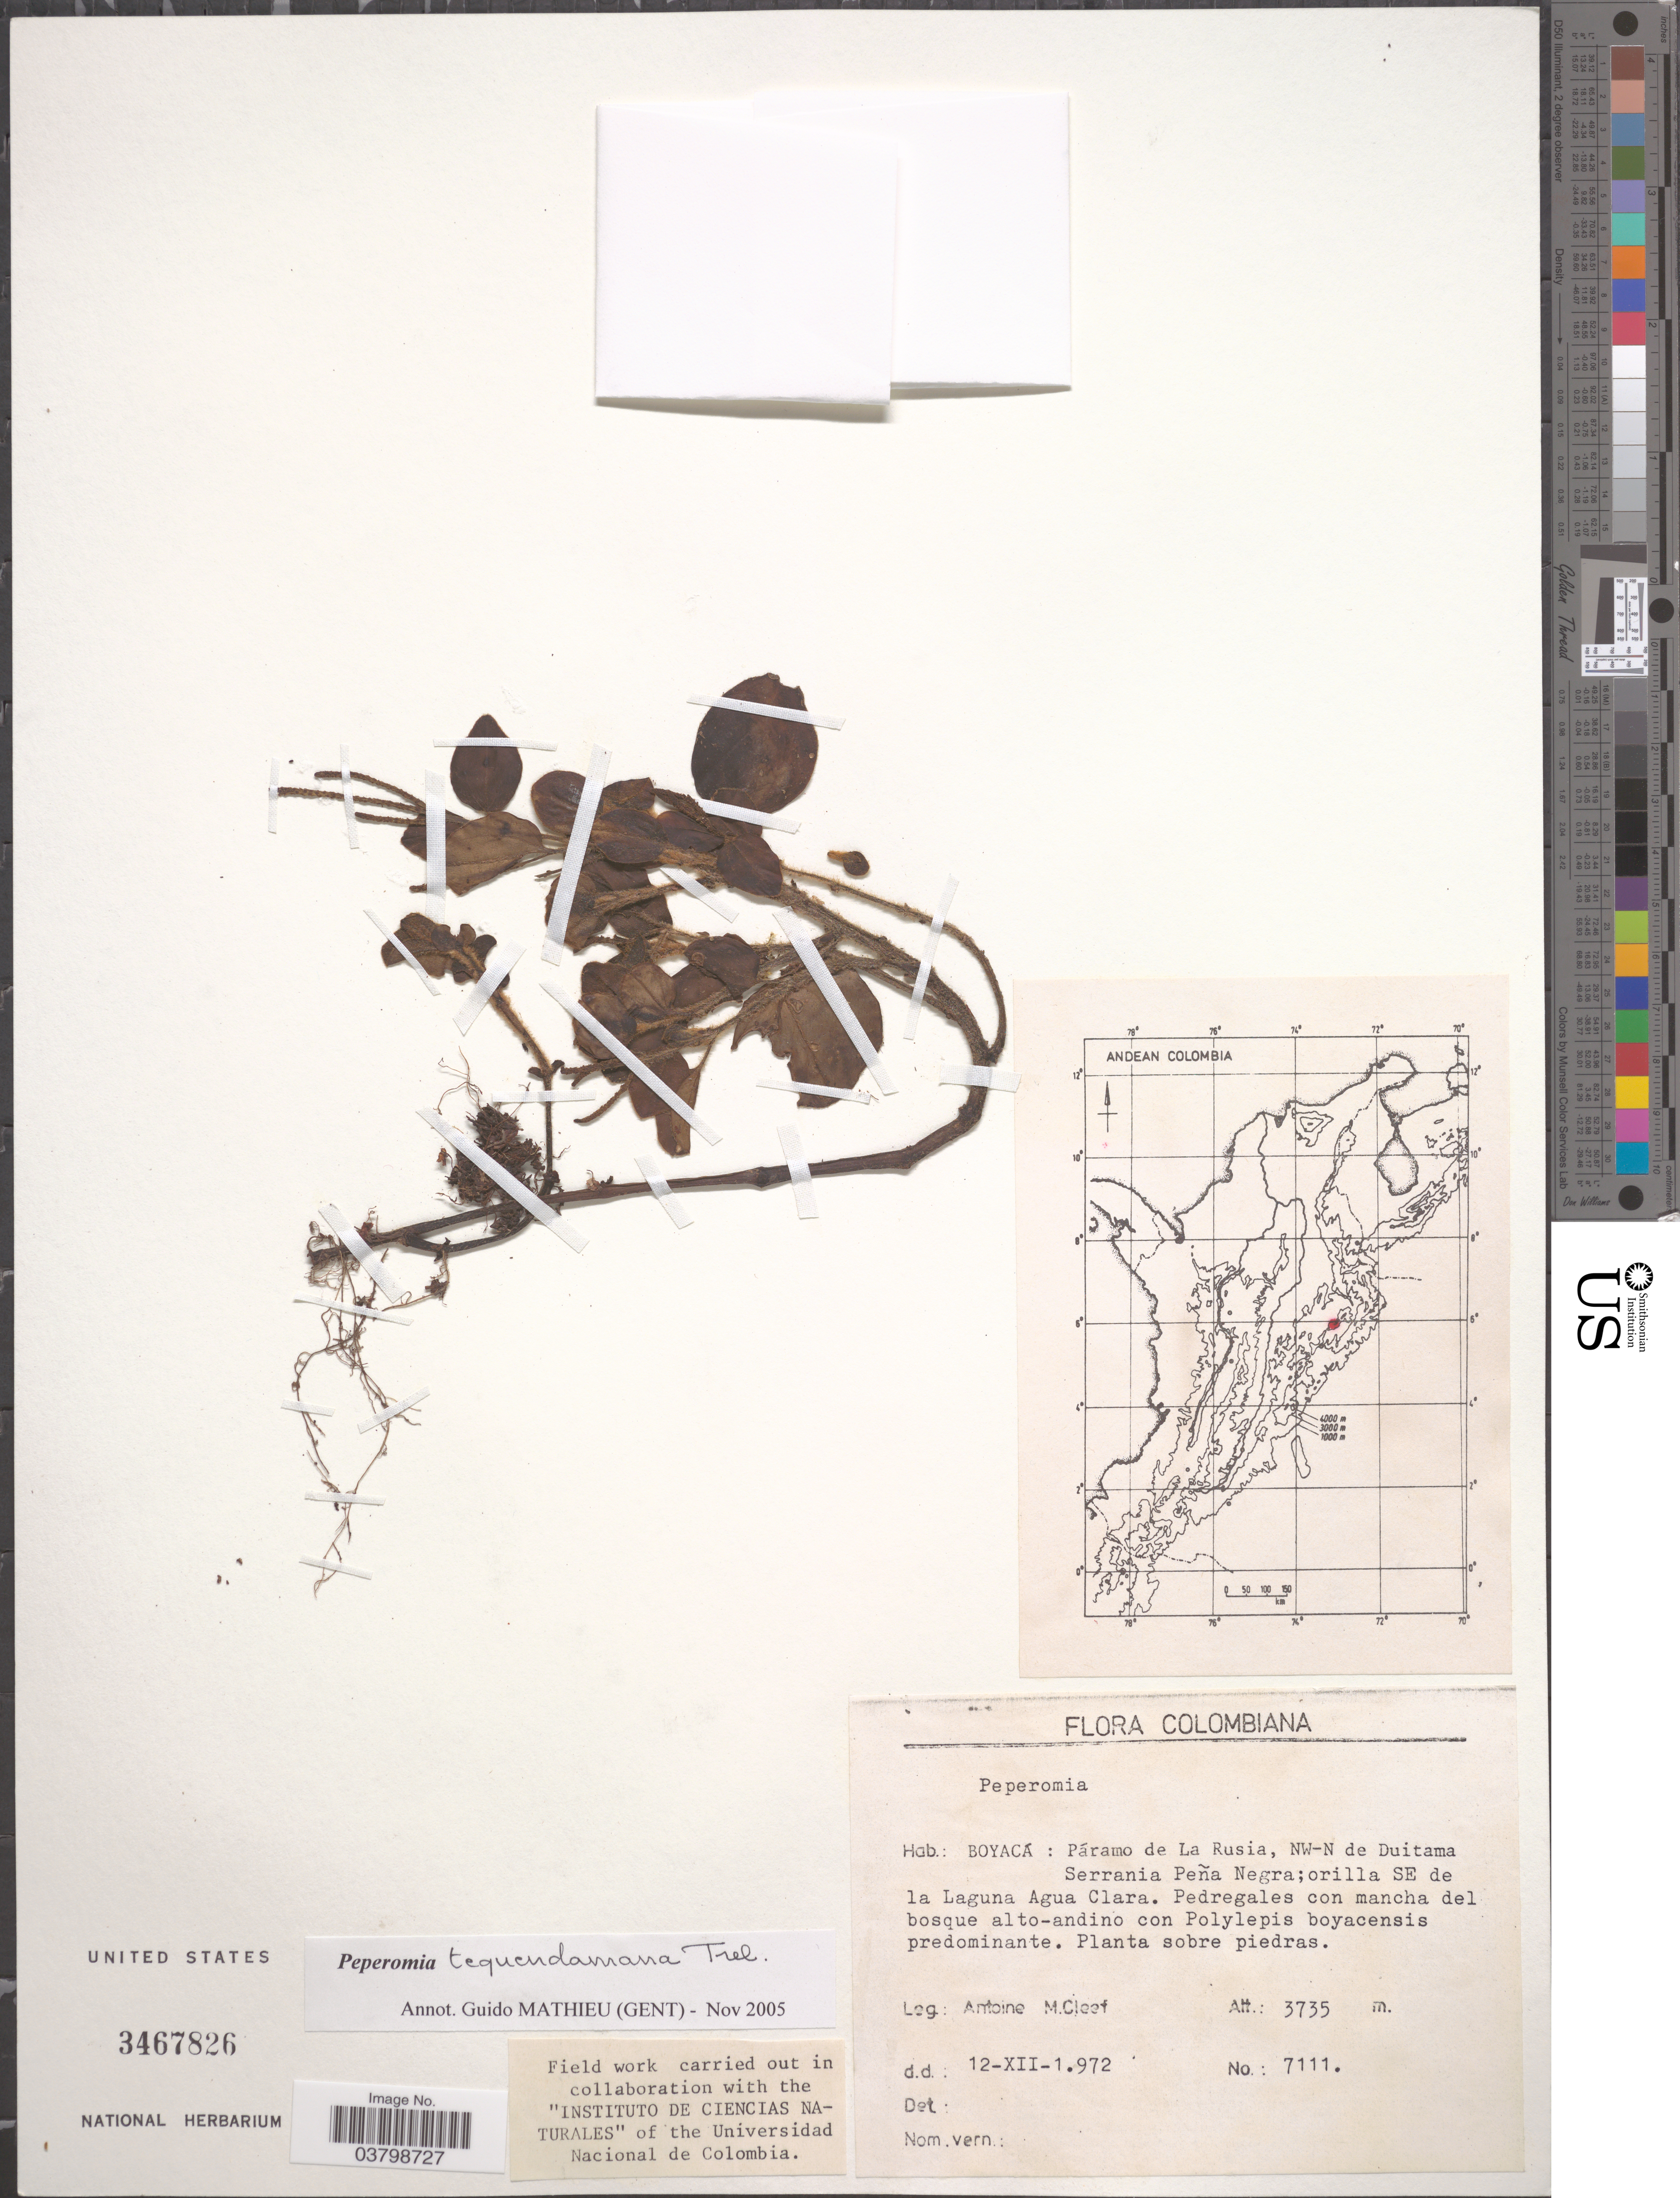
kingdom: Plantae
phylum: Tracheophyta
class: Magnoliopsida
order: Piperales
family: Piperaceae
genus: Peperomia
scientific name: Peperomia tequendamana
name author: Trel.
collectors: A. M. Cleef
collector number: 7111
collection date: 1972-12-12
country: Colombia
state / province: Boyacá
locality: Andean Colombia. Páramo de La Rusia, NW-N de Duitama Serrania Peña Negra; orilla SE de la Laguna Agua Clara.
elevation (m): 3735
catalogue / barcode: US 3467826